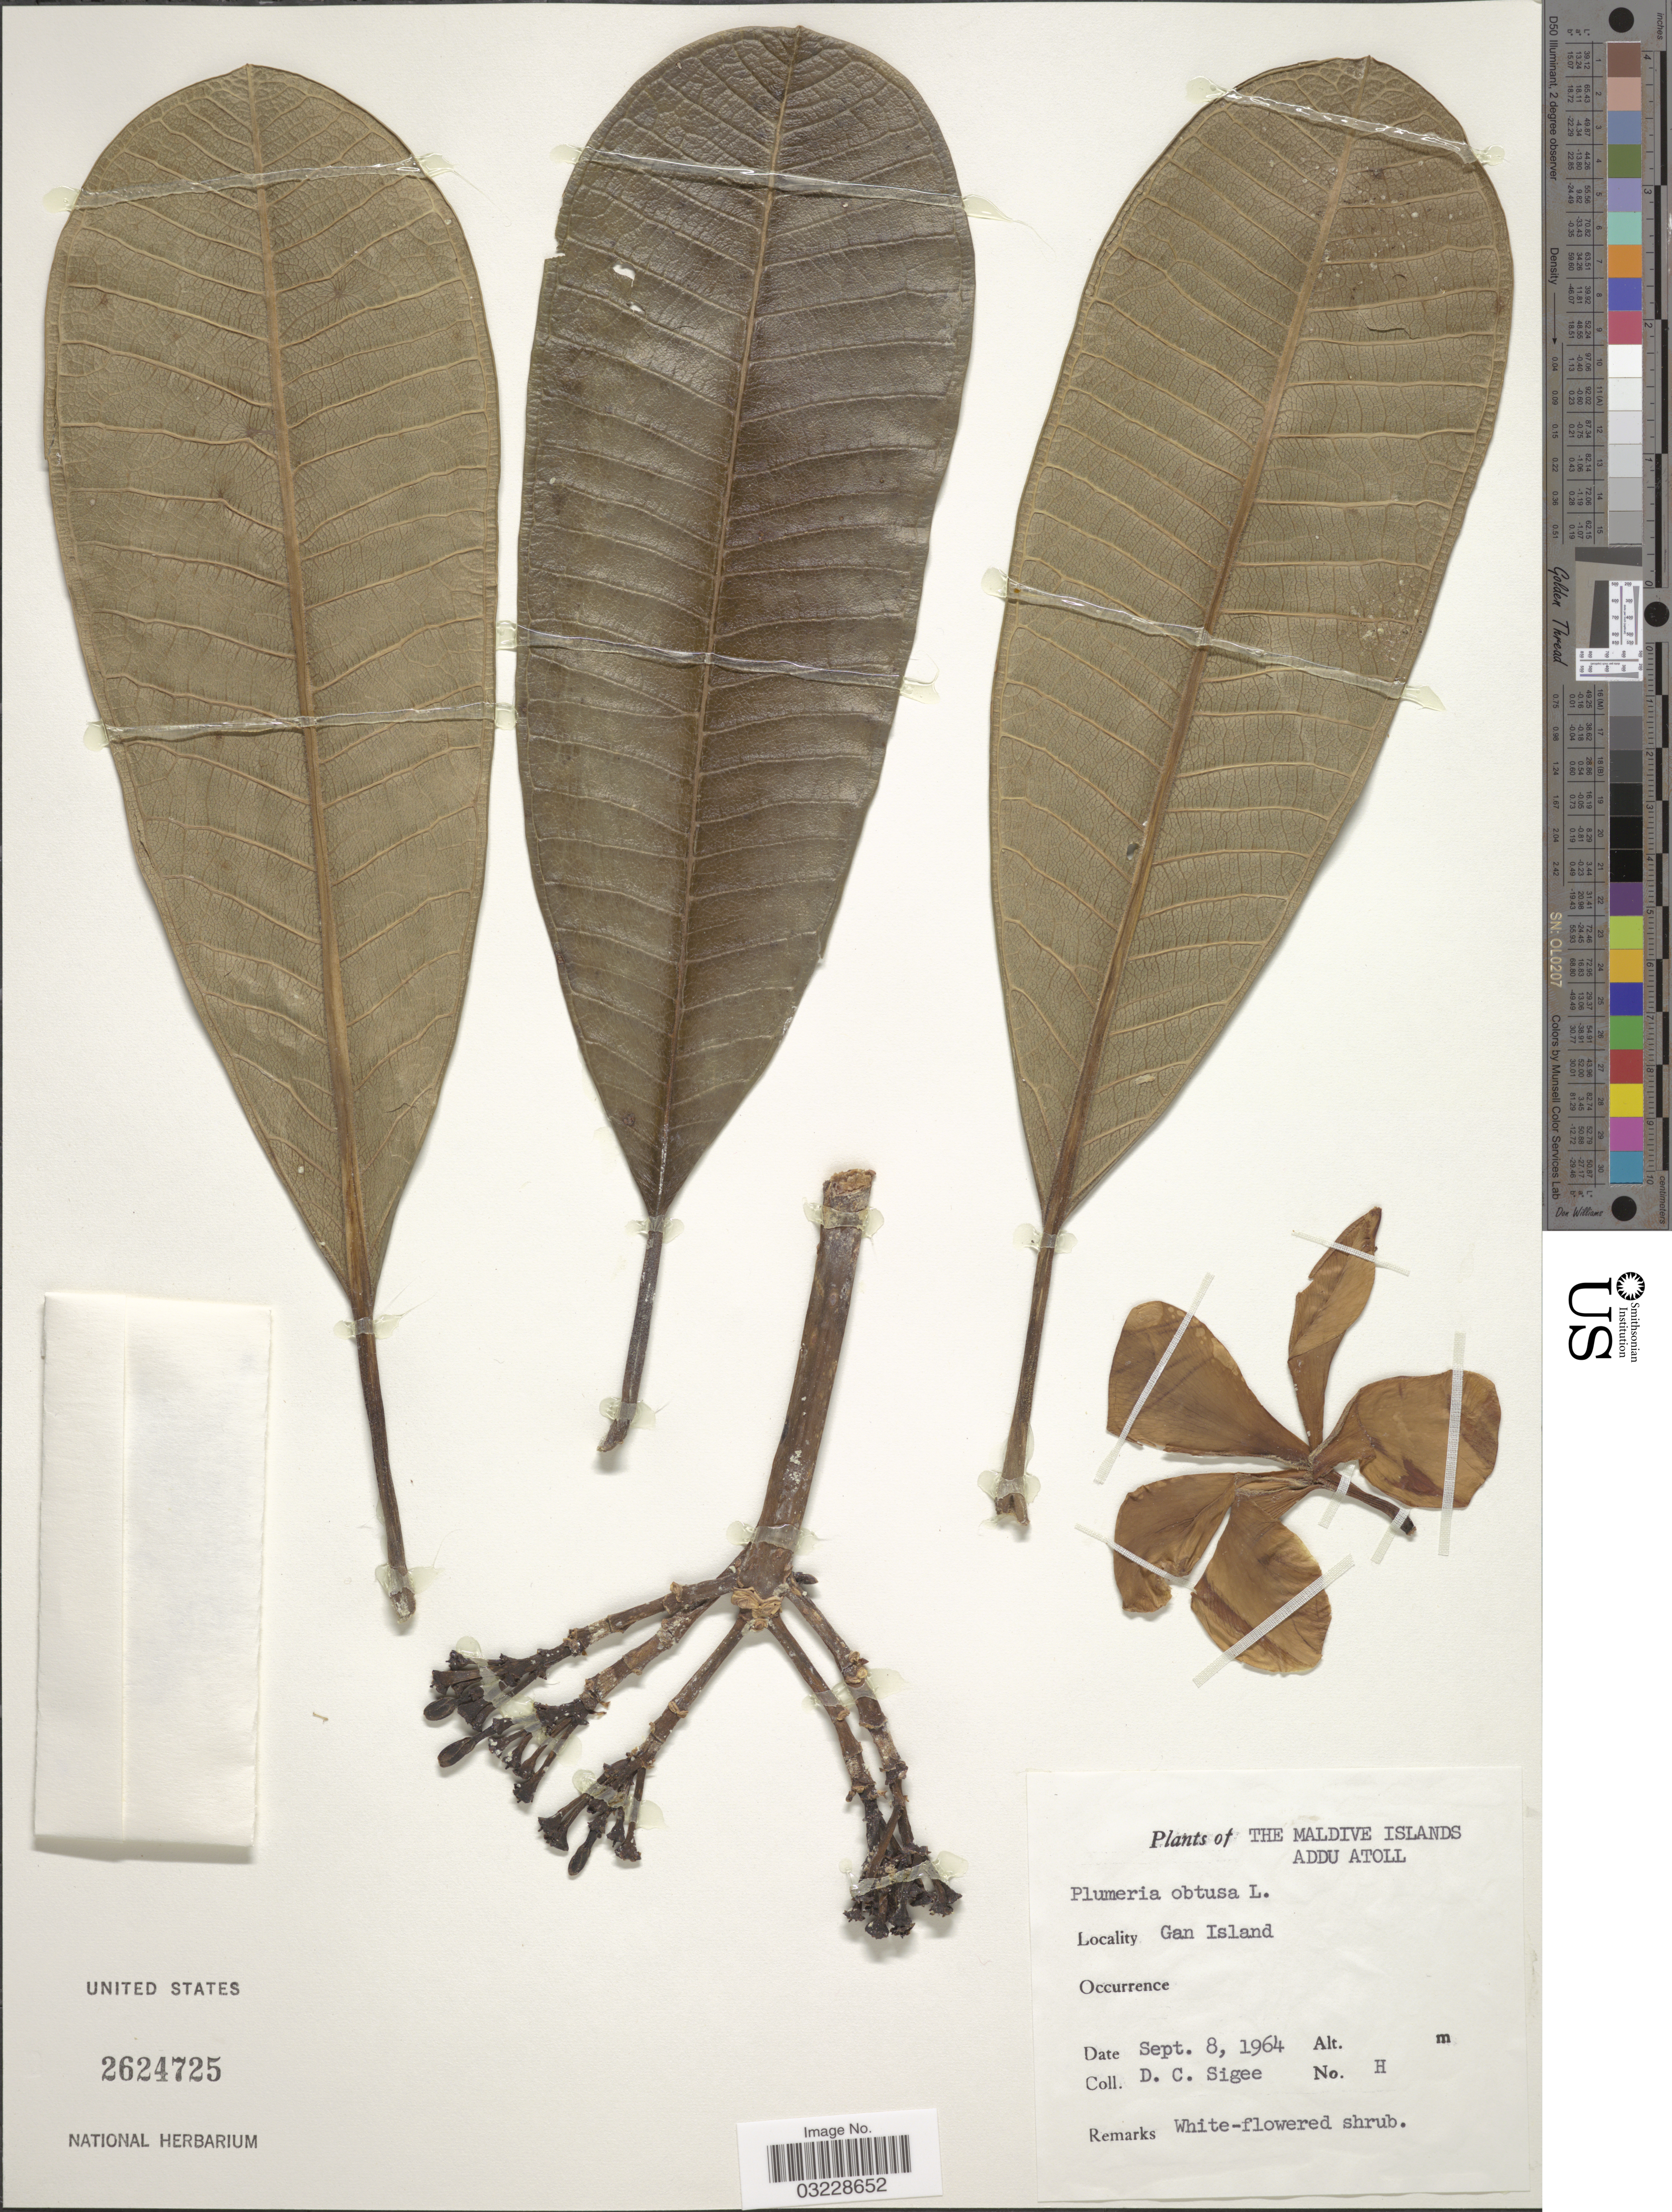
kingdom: Plantae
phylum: Tracheophyta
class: Magnoliopsida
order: Gentianales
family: Apocynaceae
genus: Plumeria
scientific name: Plumeria obtusa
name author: L.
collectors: D. C. Sigee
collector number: H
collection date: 1964-09-08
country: Maldive Islands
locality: Addu Atoll. Gan Island.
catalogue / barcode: US 2624725